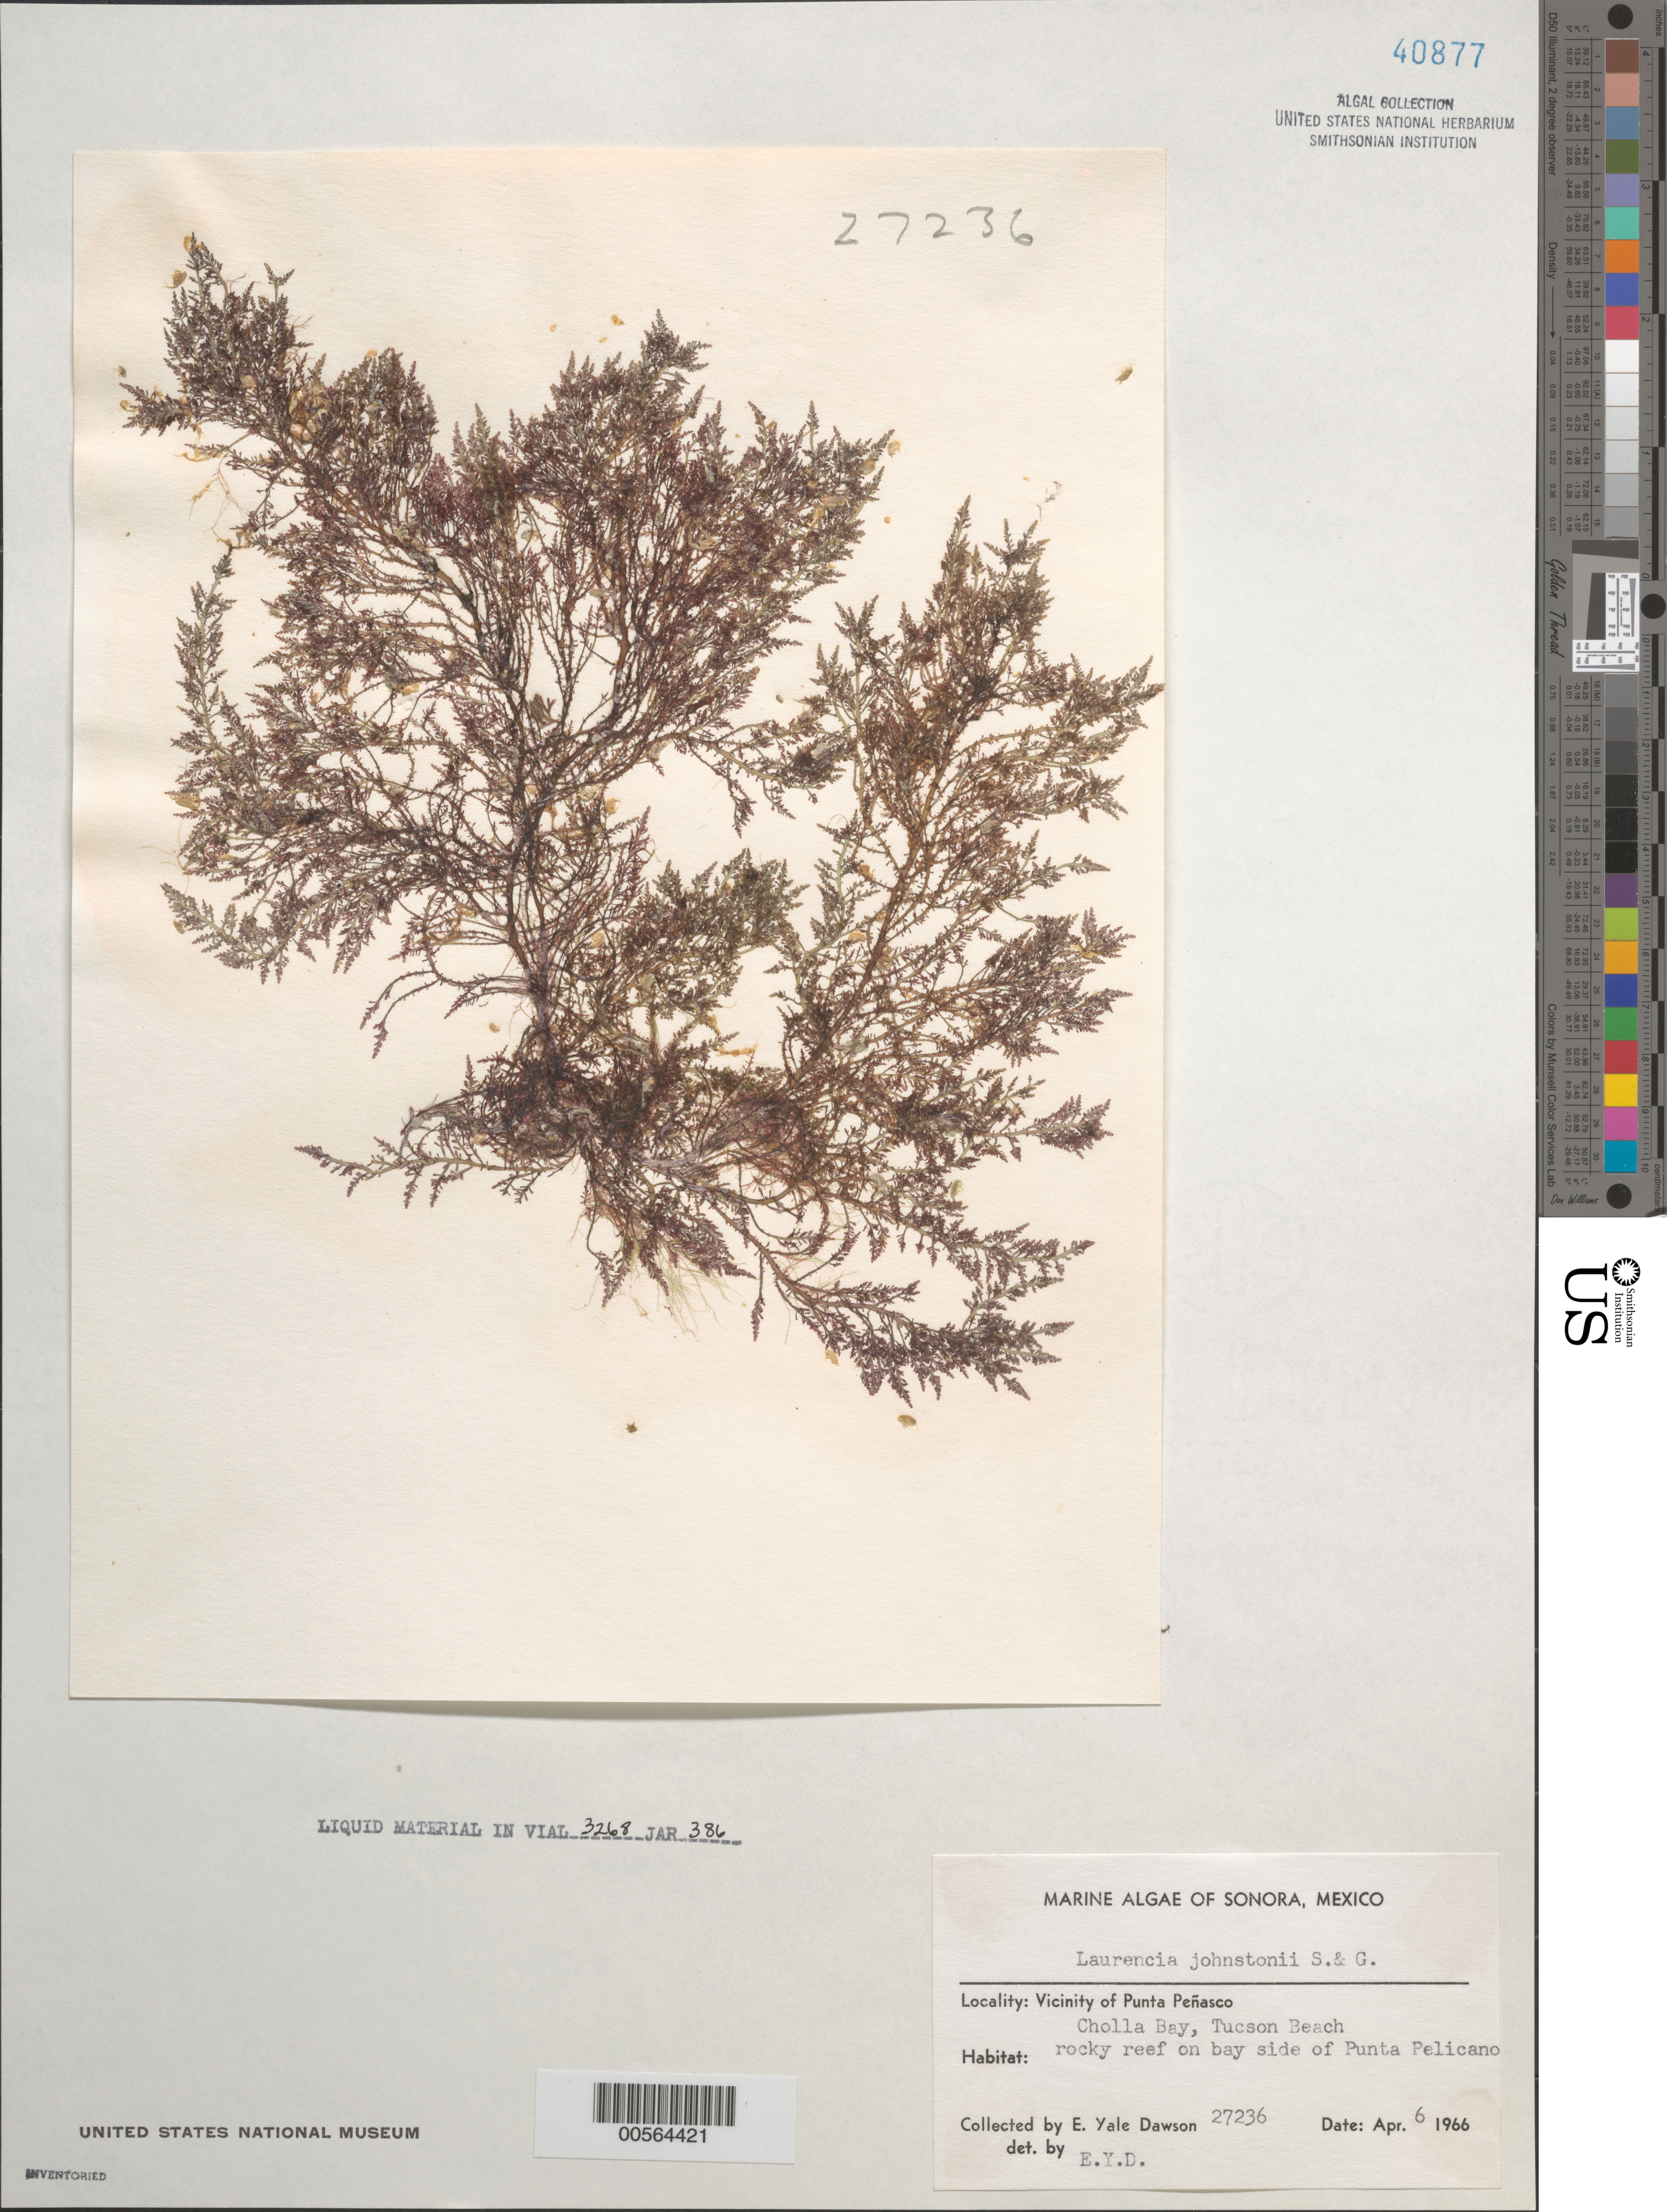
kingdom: Plantae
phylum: Rhodophyta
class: Florideophyceae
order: Ceramiales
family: Rhodomelaceae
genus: Laurencia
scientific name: Laurencia johnstonii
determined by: Dawson, E. Y.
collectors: E. Y. Dawson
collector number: EYD 27236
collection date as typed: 06 Apr 1966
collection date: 1966-04-06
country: Mexico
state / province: Sonora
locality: Cholla Bay, Tucson Beach, Punta Pelicano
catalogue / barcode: US 40877